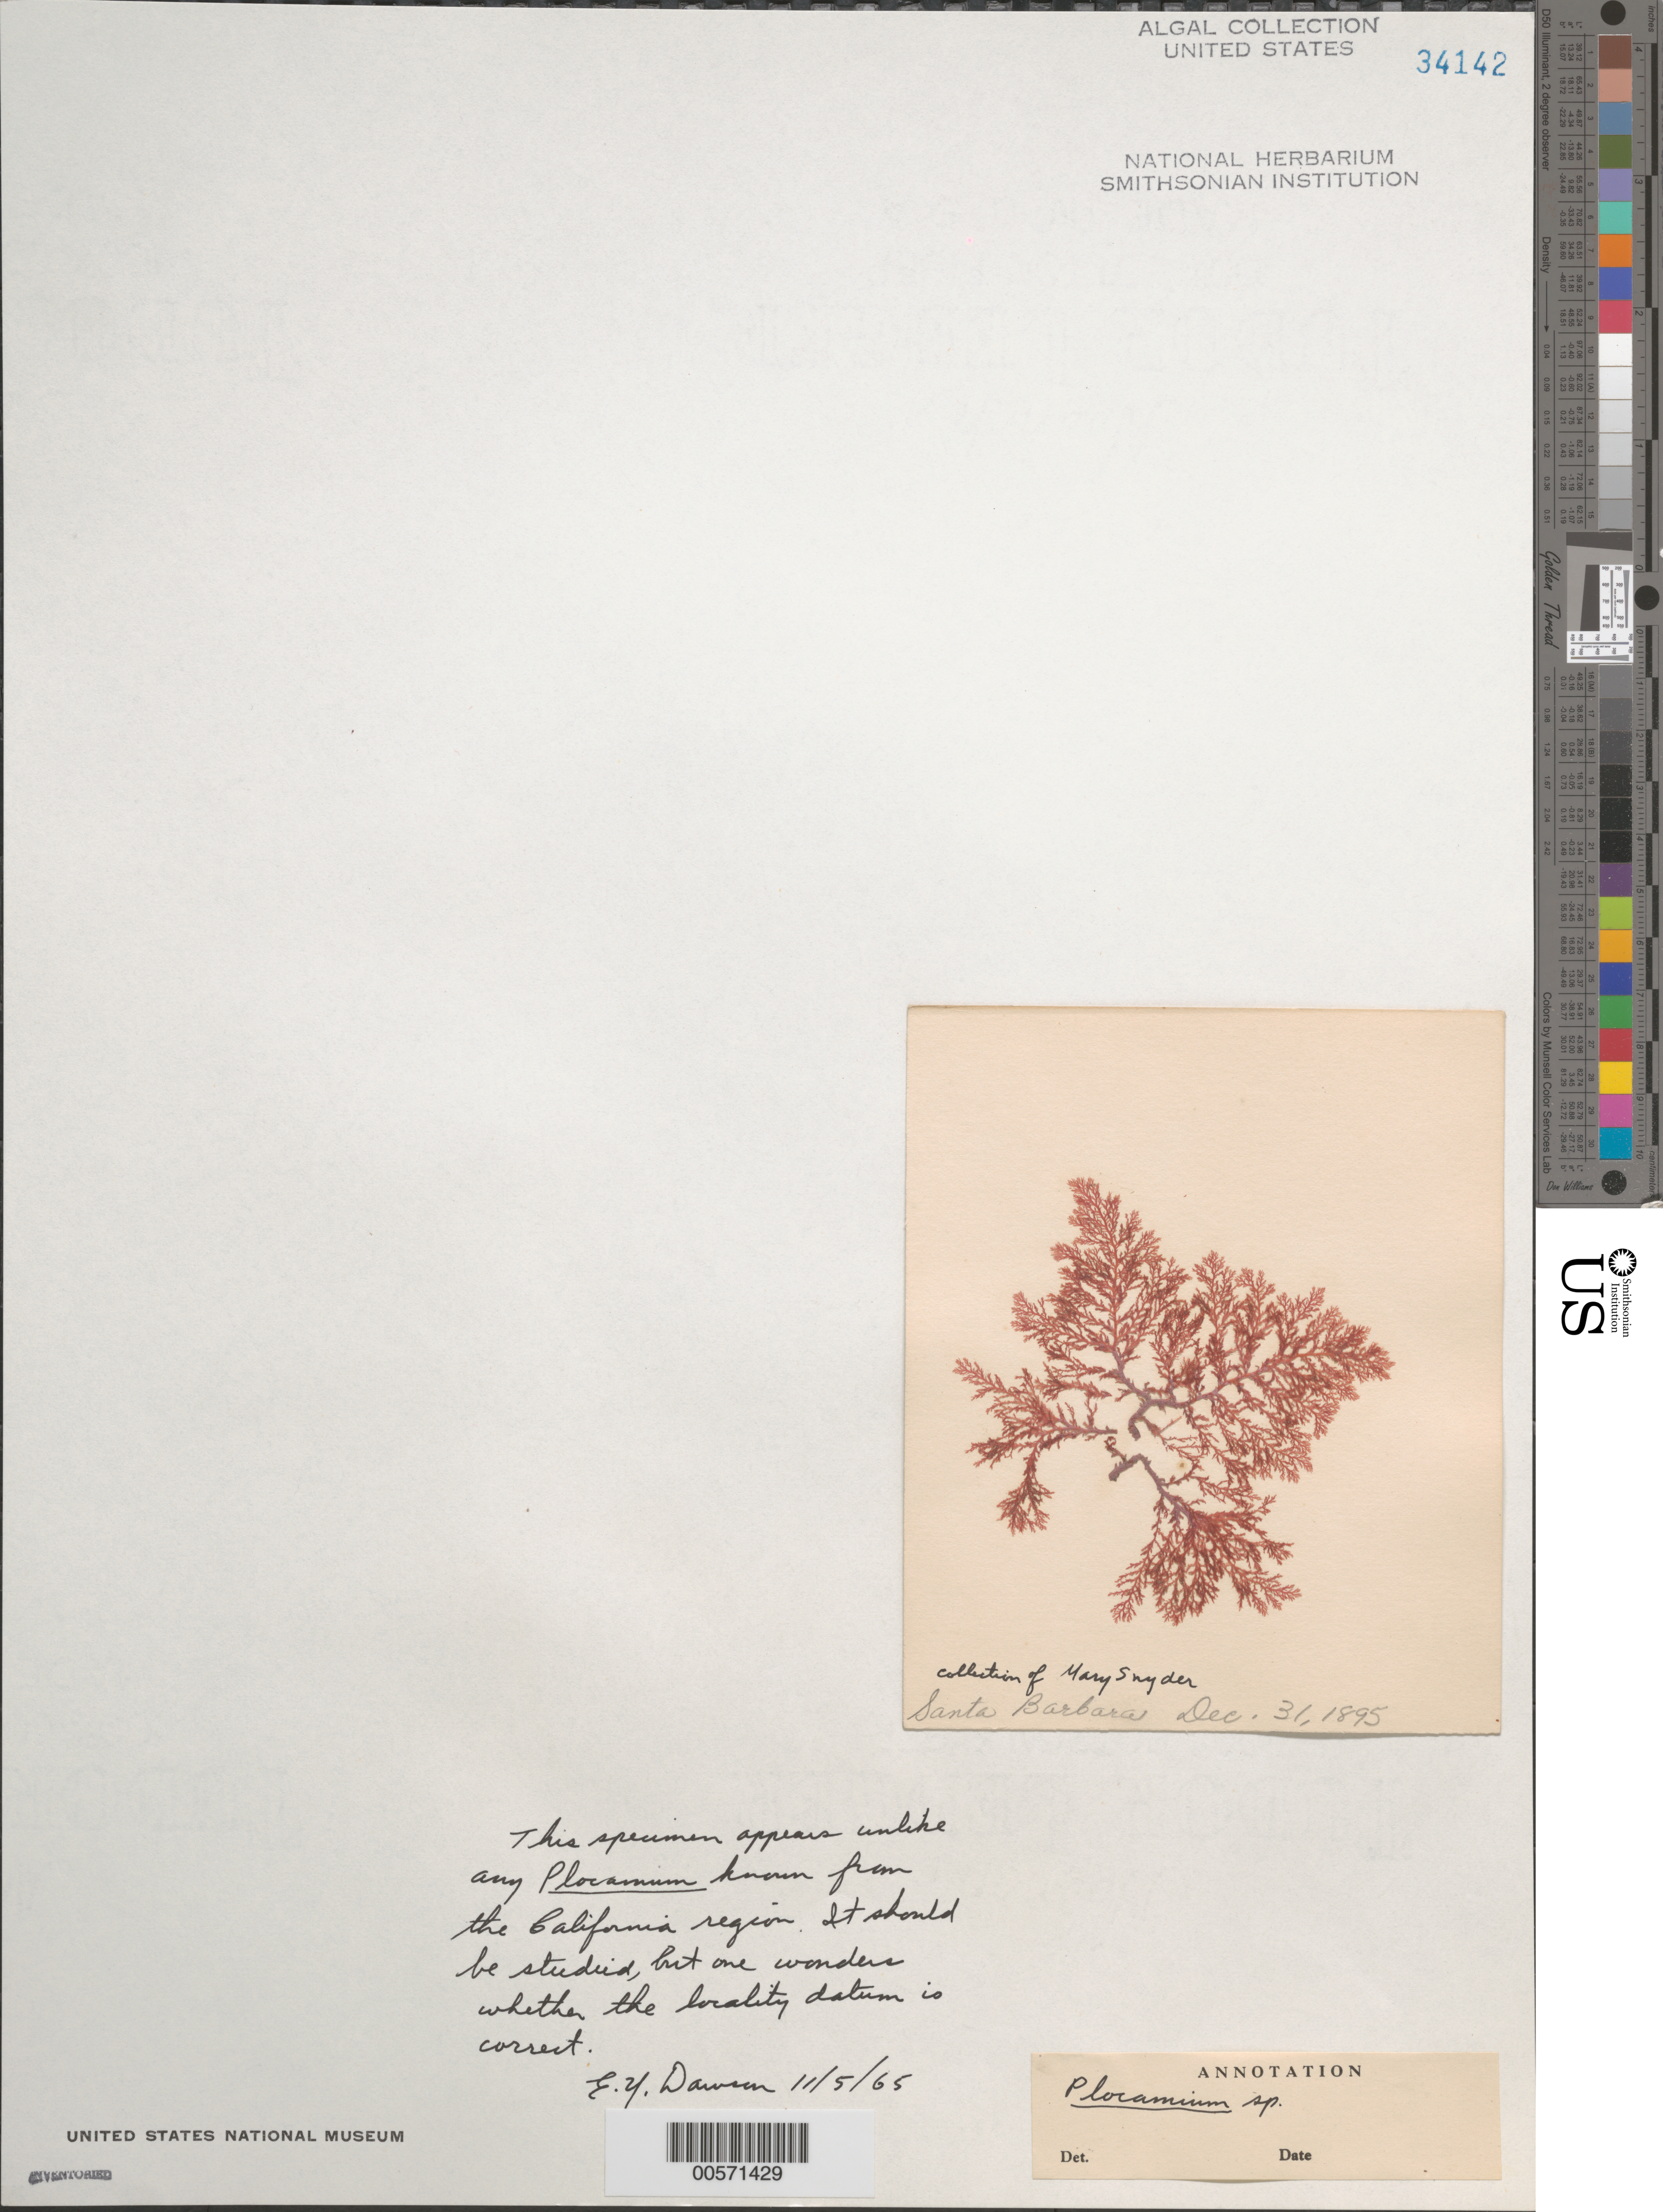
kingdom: Plantae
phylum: Rhodophyta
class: Florideophyceae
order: Plocamiales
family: Plocamiaceae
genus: Plocamium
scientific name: Plocamium sp.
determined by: Dawson, E. Y.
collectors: M. Snyder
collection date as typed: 31 Dec 1895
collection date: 1895-12-31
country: United States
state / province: California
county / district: Santa Barbara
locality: Santa Barbara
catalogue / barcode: US 34142